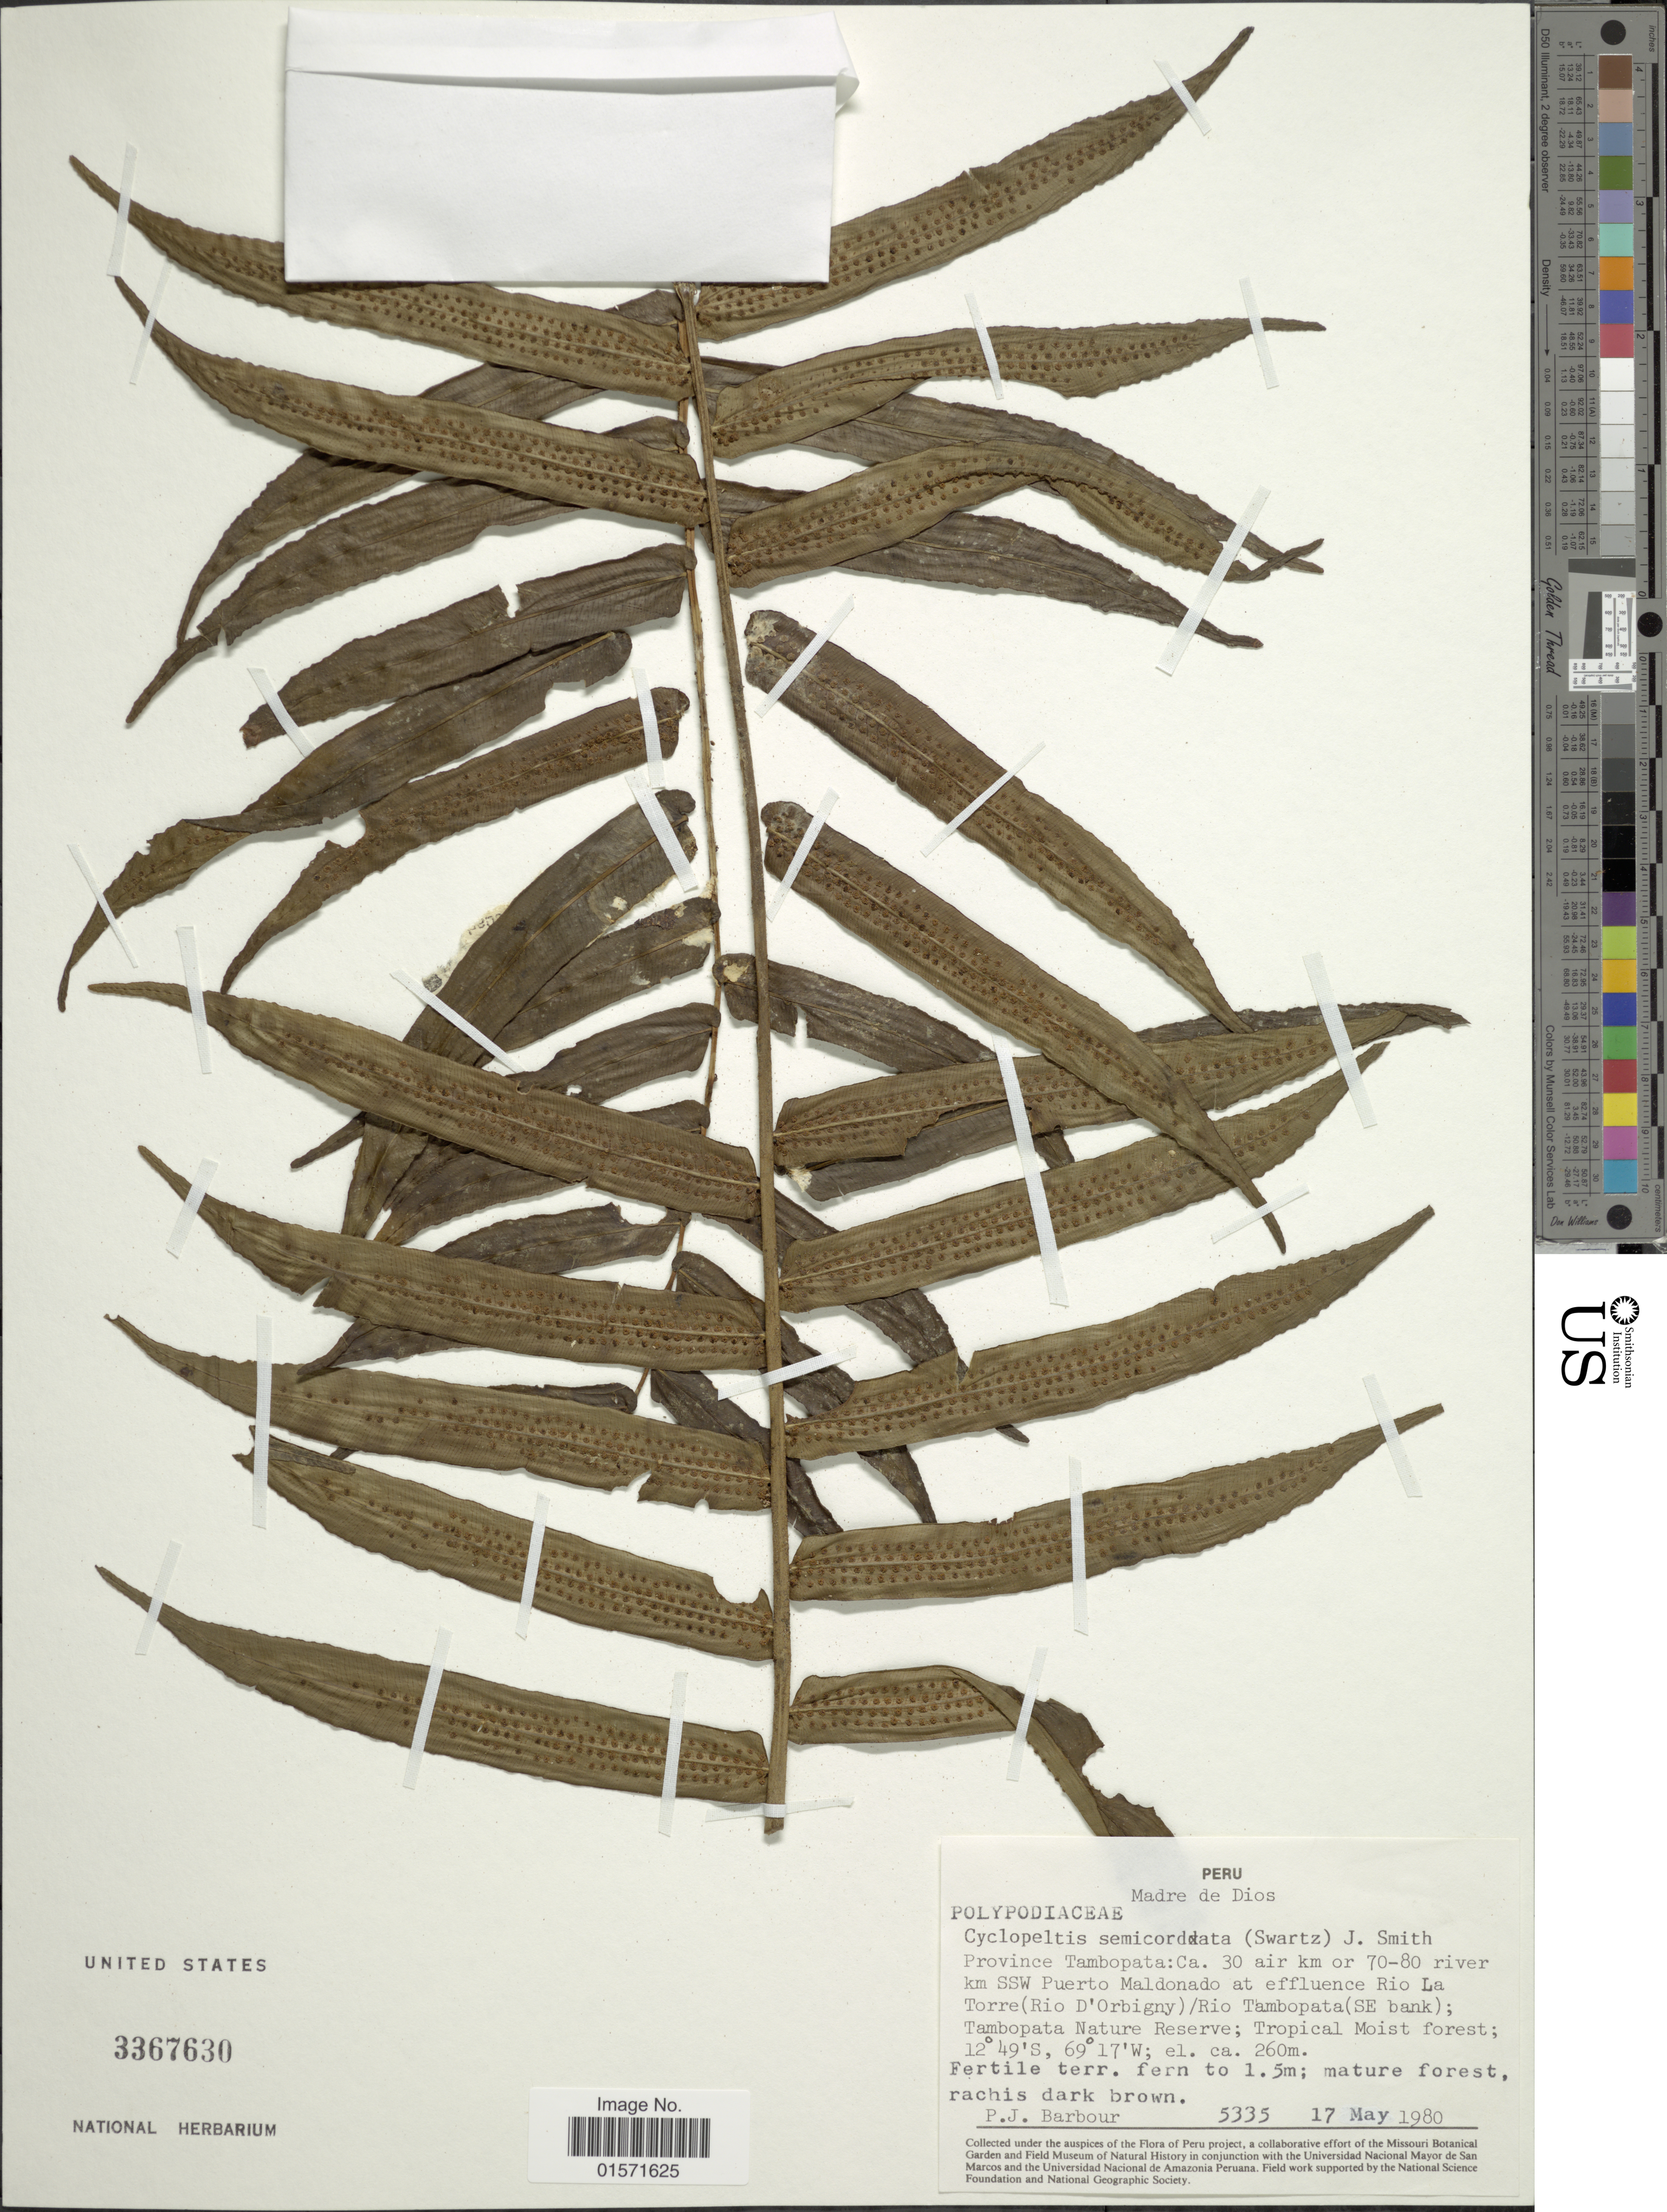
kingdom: Plantae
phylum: Tracheophyta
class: Polypodiopsida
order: Polypodiales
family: Lomariopsidaceae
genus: Cyclopeltis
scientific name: Cyclopeltis semicordata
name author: (Sw.) J. Sm.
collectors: P. Barbour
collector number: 5335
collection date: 1980-05-17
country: Peru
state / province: Madre de Dios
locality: Province Tambopata: 30 air km or 70-80 river km SSW Puerto Maldonado at effluence Rio La Torre (Rio D'Orbigny) / Rio Tambo]pata (SE bank); Tambopata Nature Reserve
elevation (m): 260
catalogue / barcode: US 3367630